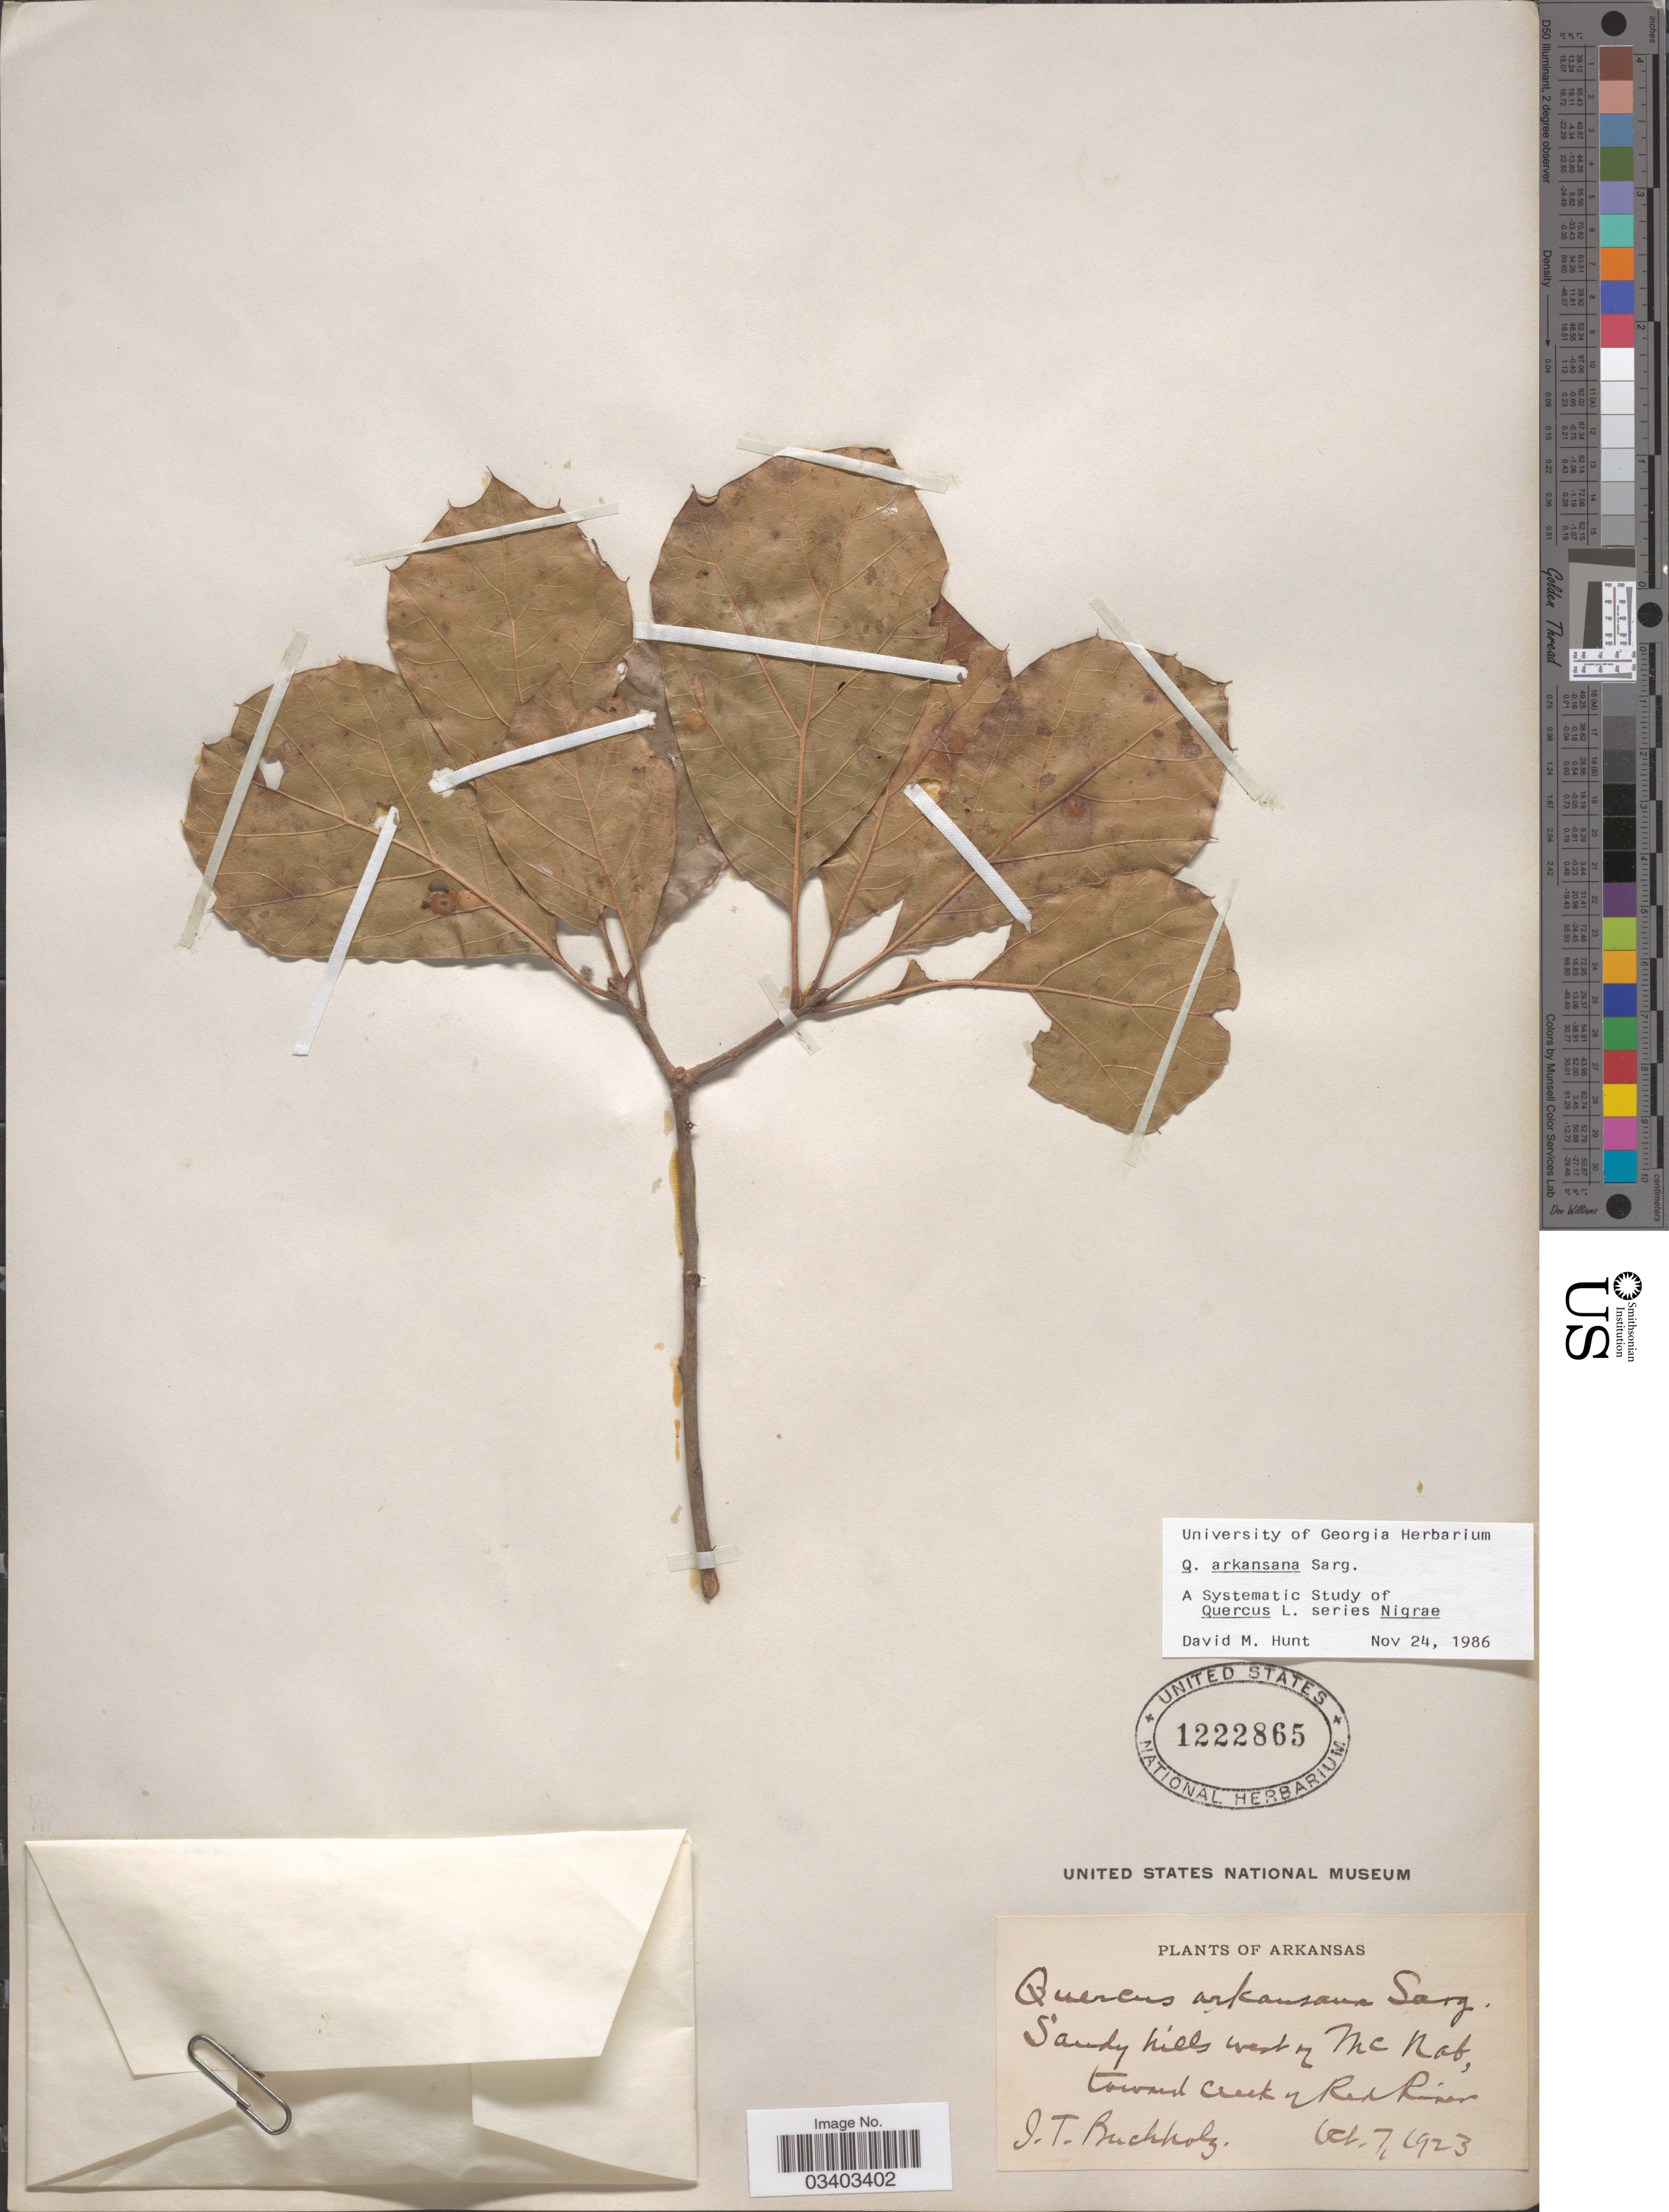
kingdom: Plantae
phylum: Tracheophyta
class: Magnoliopsida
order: Fagales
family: Fagaceae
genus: Quercus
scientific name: Quercus breviloba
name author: (Torr.) Sarg.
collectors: J. T. Buchholz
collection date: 1923-10-07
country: United States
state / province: Arkansas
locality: West of Mc Nab, toward Creek of Red River.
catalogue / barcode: US 1222865